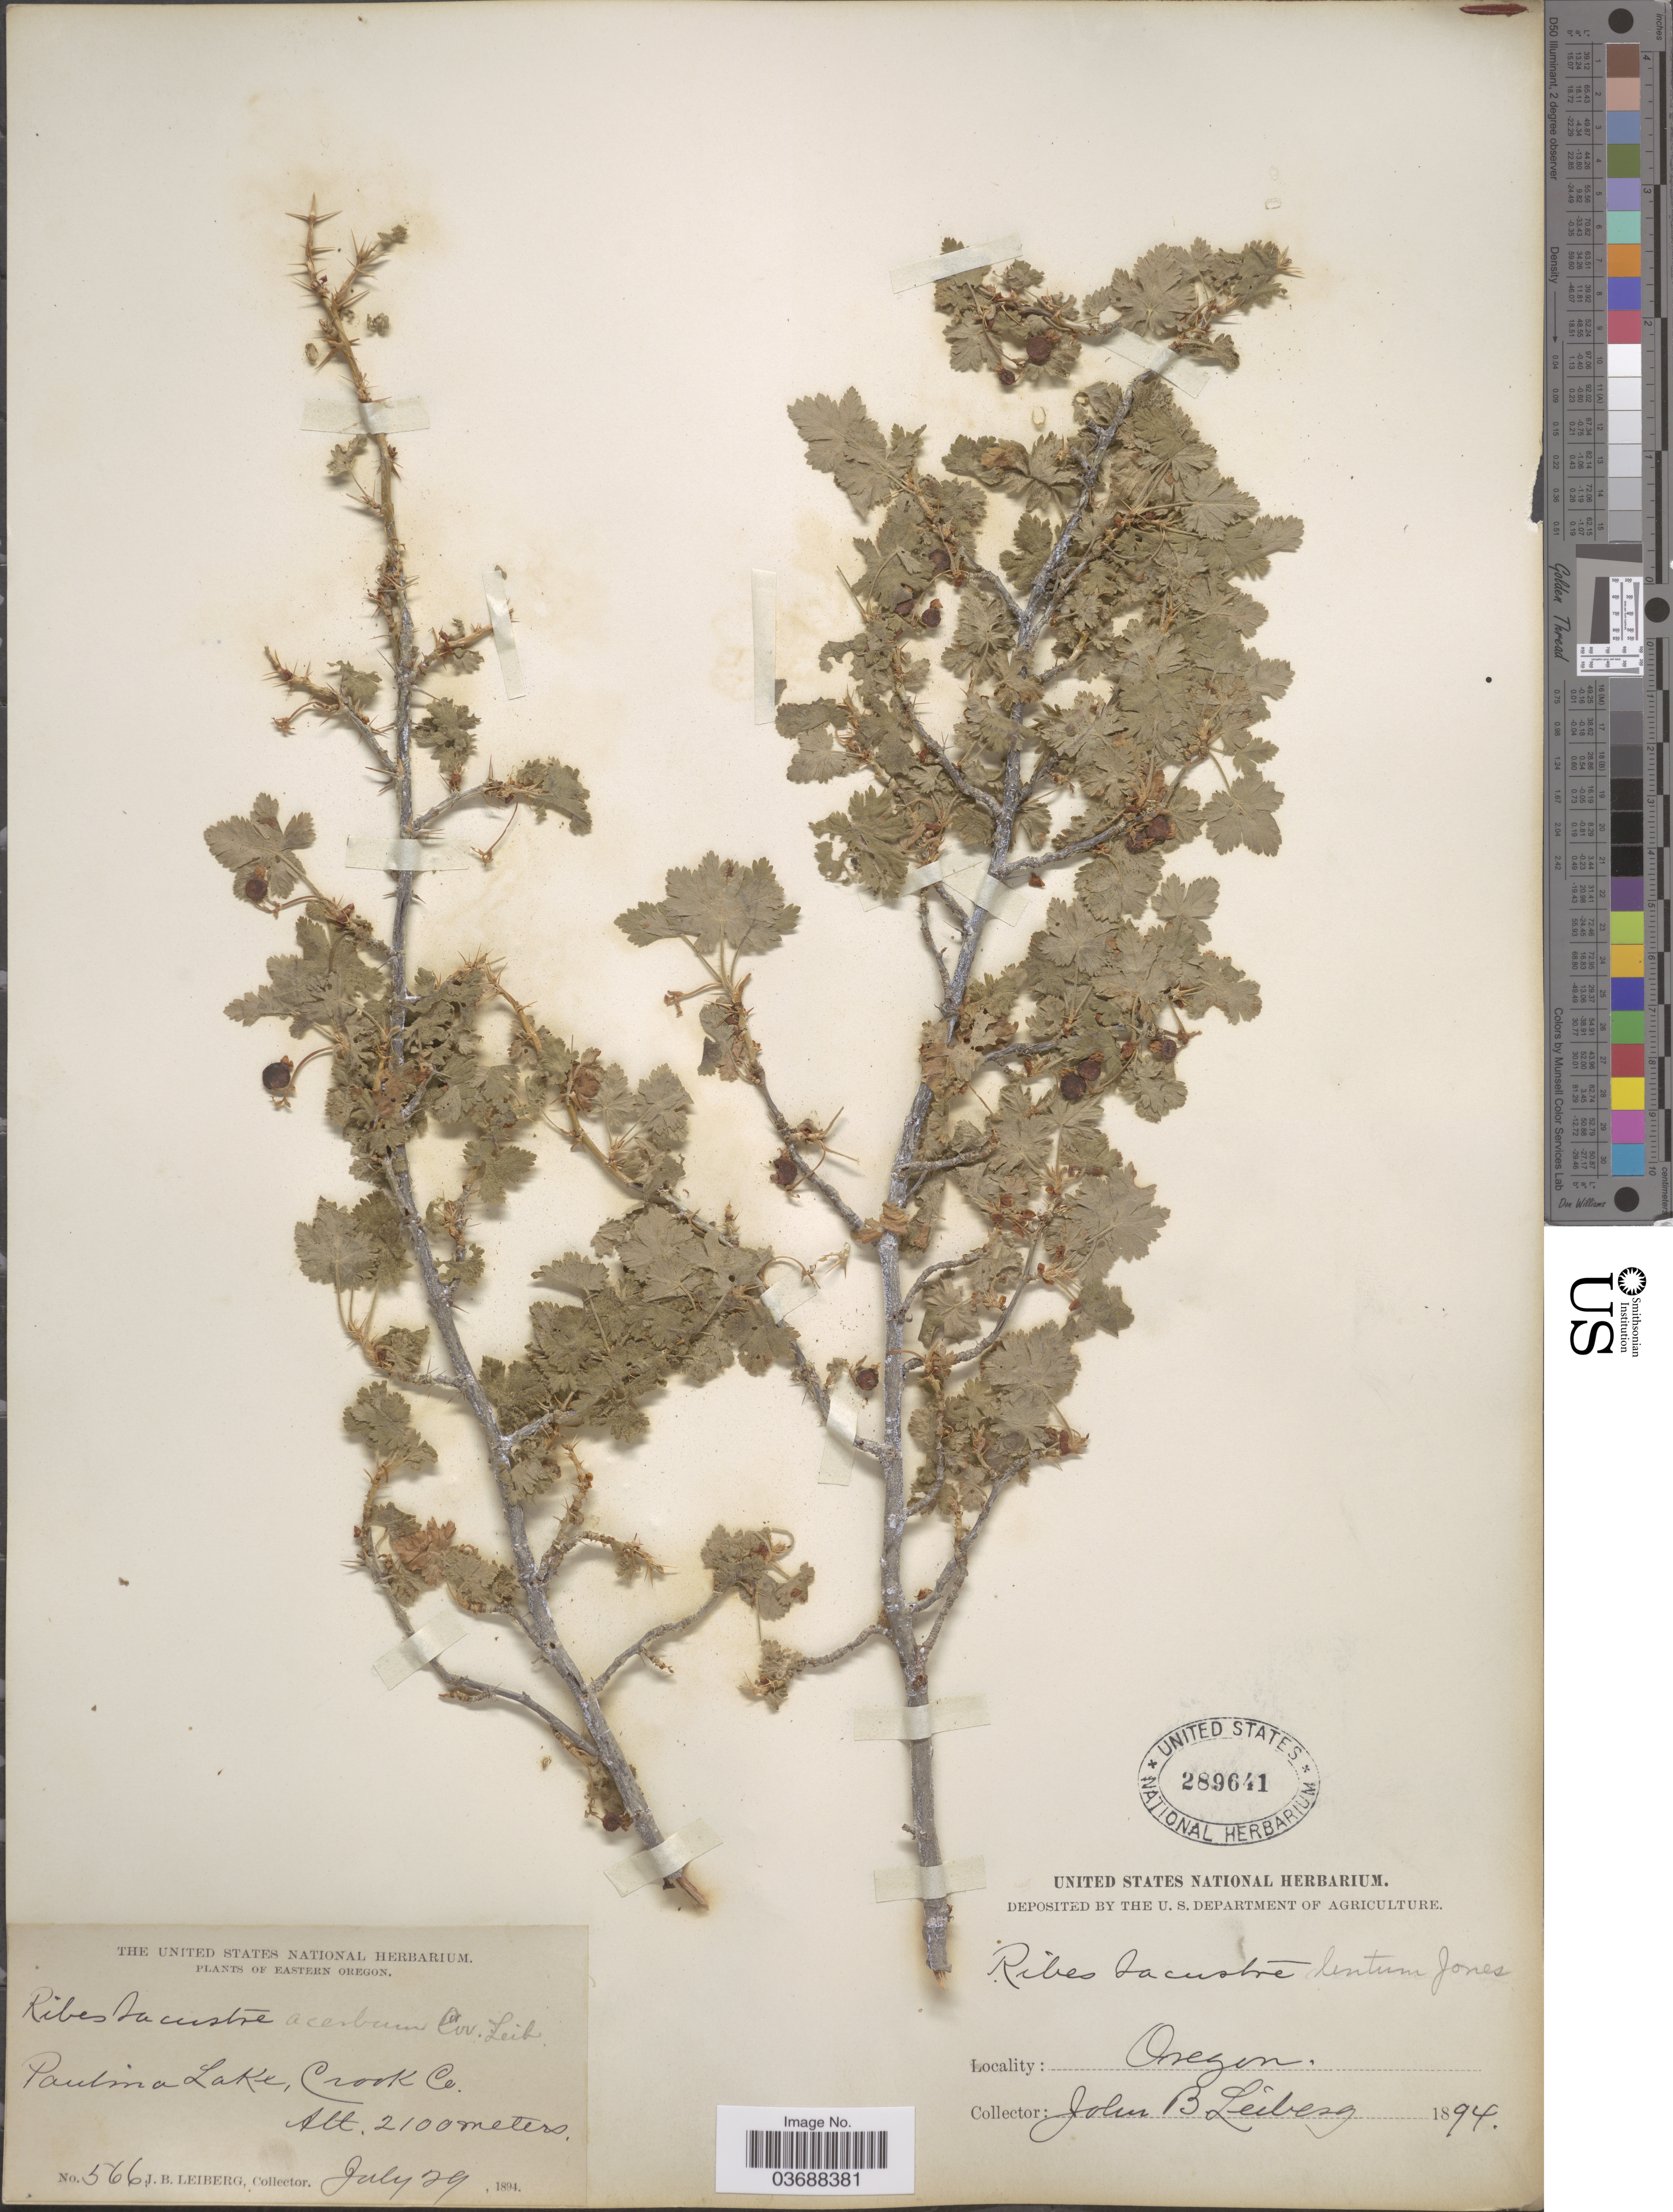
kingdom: Plantae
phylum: Tracheophyta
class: Magnoliopsida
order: Saxifragales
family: Grossulariaceae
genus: Ribes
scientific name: Ribes montigenum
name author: McClatchie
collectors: J. B. Leiberg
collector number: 566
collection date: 1894-07-29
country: United States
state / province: Oregon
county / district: Deschutes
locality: Eastern Oregon. Paulina Lake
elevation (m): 2100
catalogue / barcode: US 289641